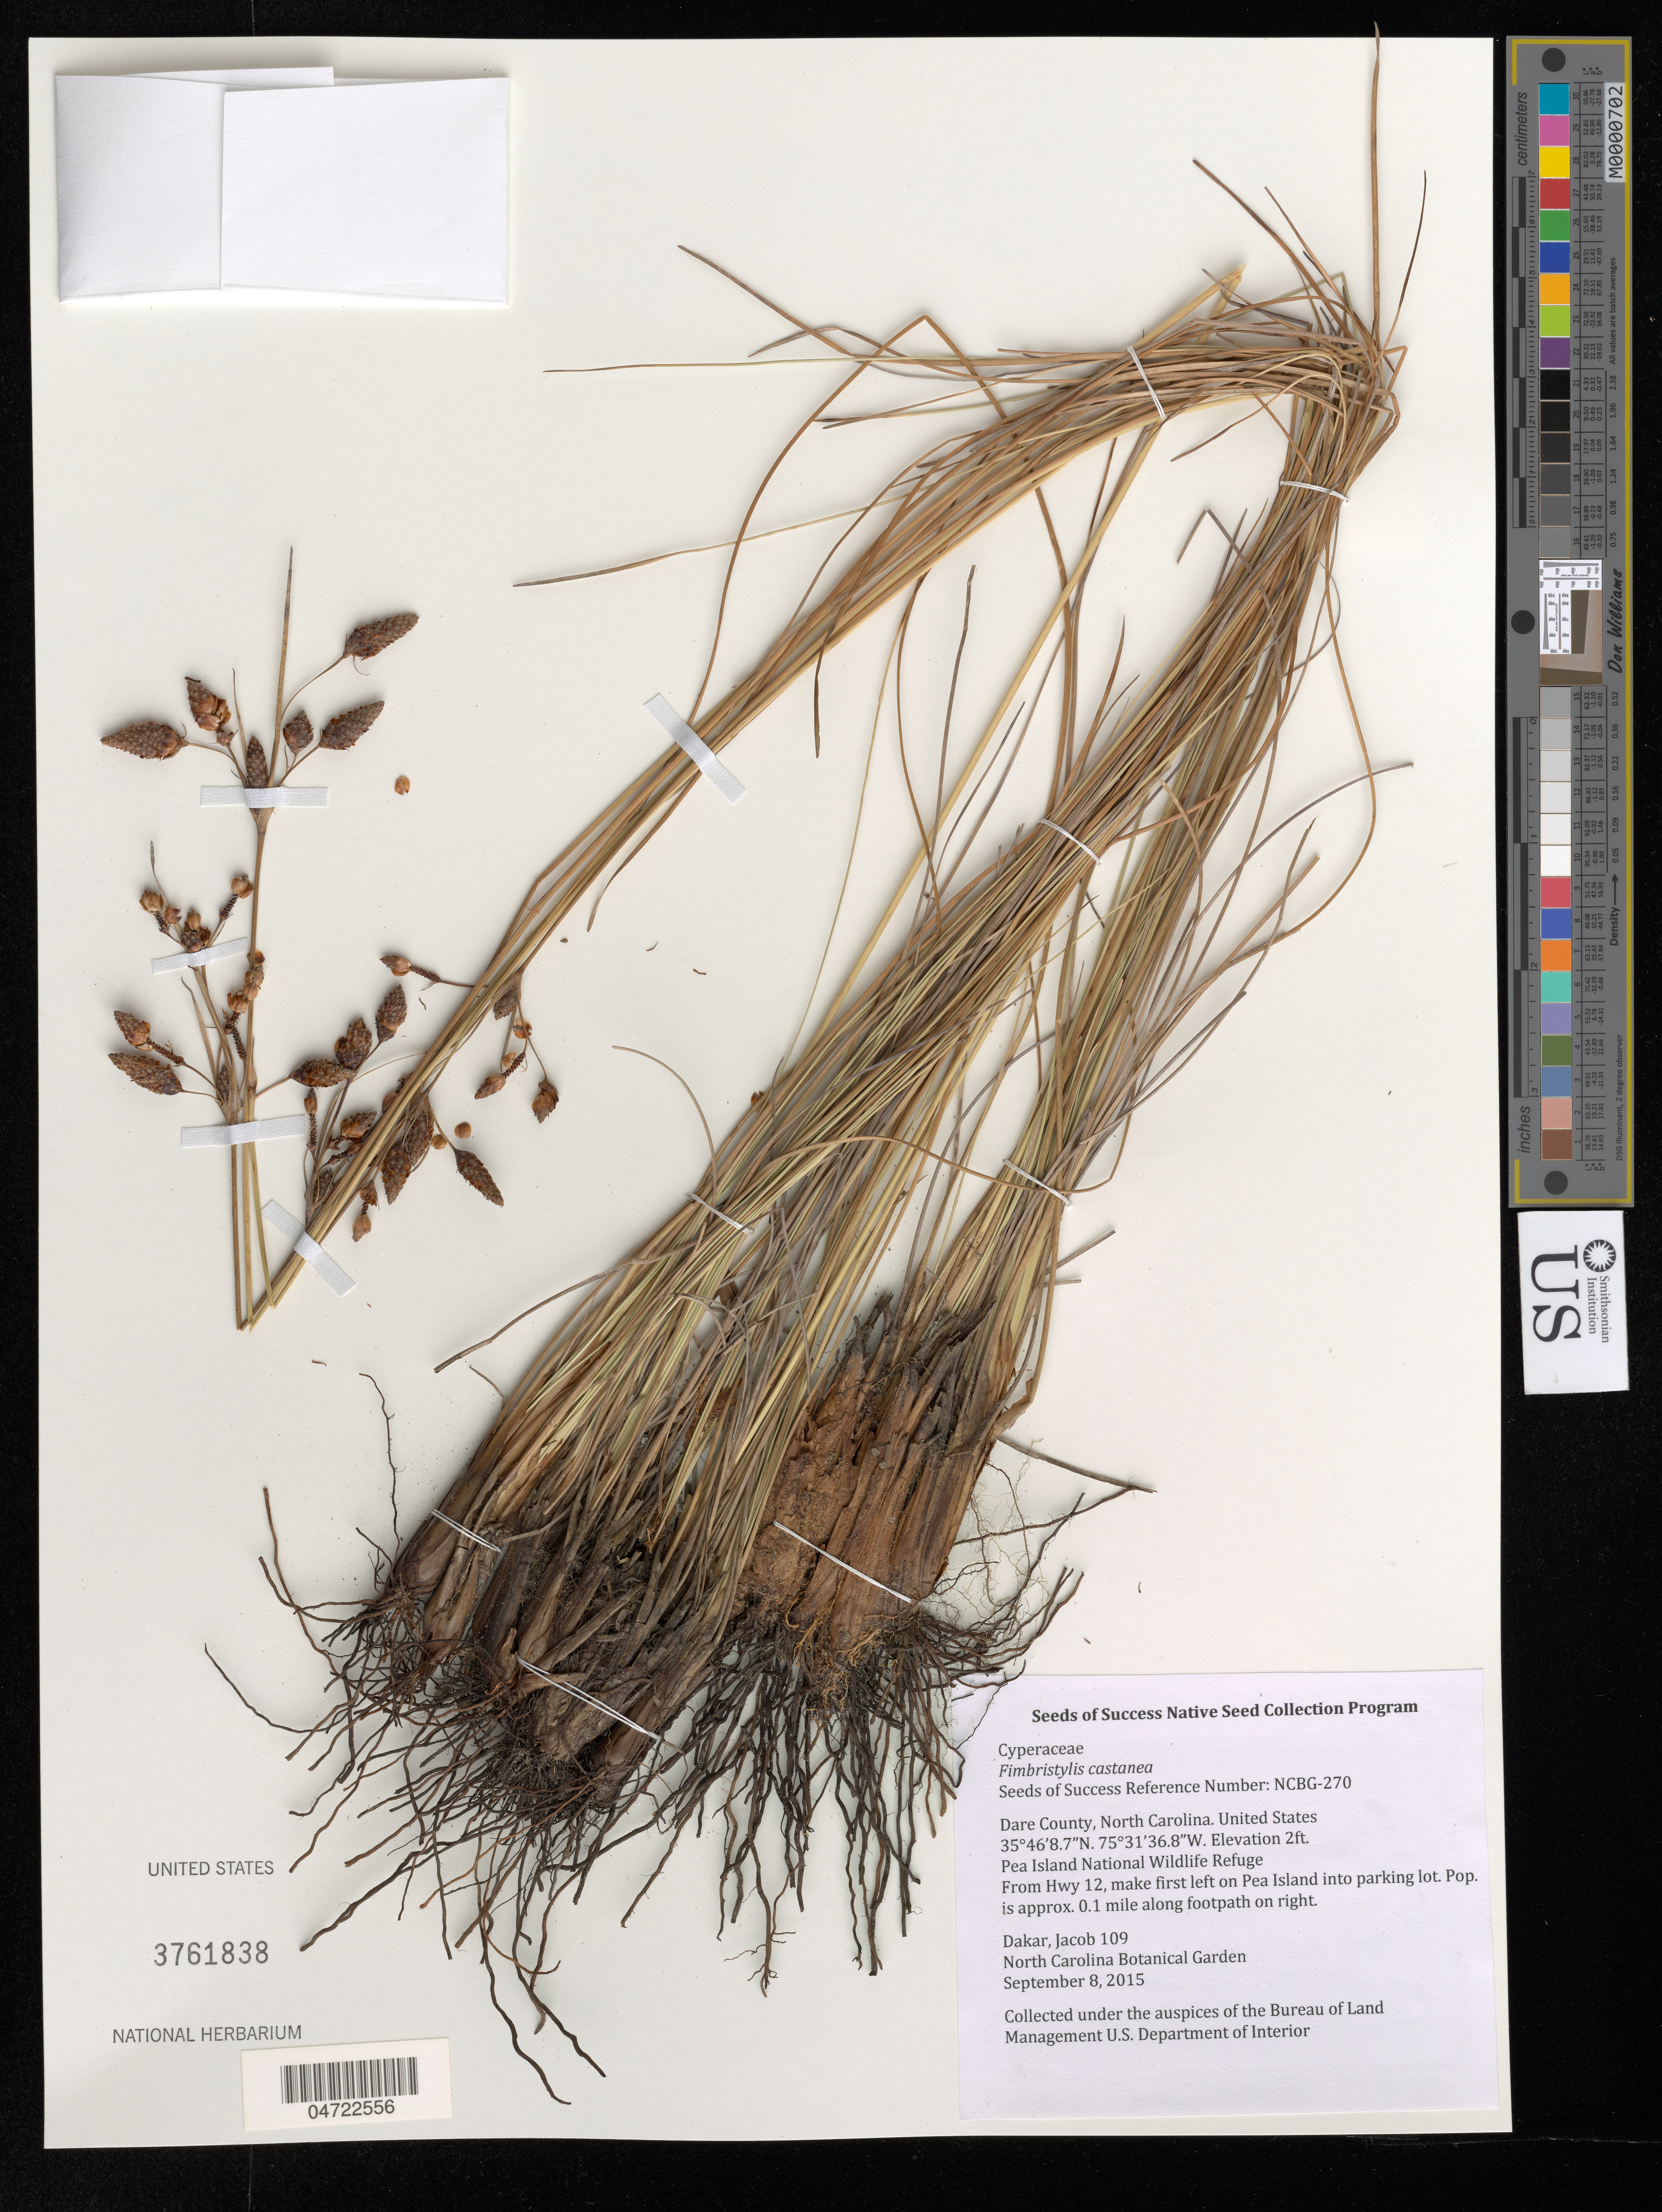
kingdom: Plantae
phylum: Tracheophyta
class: Liliopsida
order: Poales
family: Cyperaceae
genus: Fimbristylis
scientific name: Fimbristylis castanea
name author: (Michx.) Vahl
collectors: J. Dakar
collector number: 109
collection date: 2015-09-08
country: United States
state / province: North Carolina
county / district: Dare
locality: Dare County. Pea Island National Wildlife Refuge. From Hwy 12, make first left on Pea Island into parking lot. Pop. is approx. 0.1 mile along footpath on right.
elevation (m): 1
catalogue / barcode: US 3761838